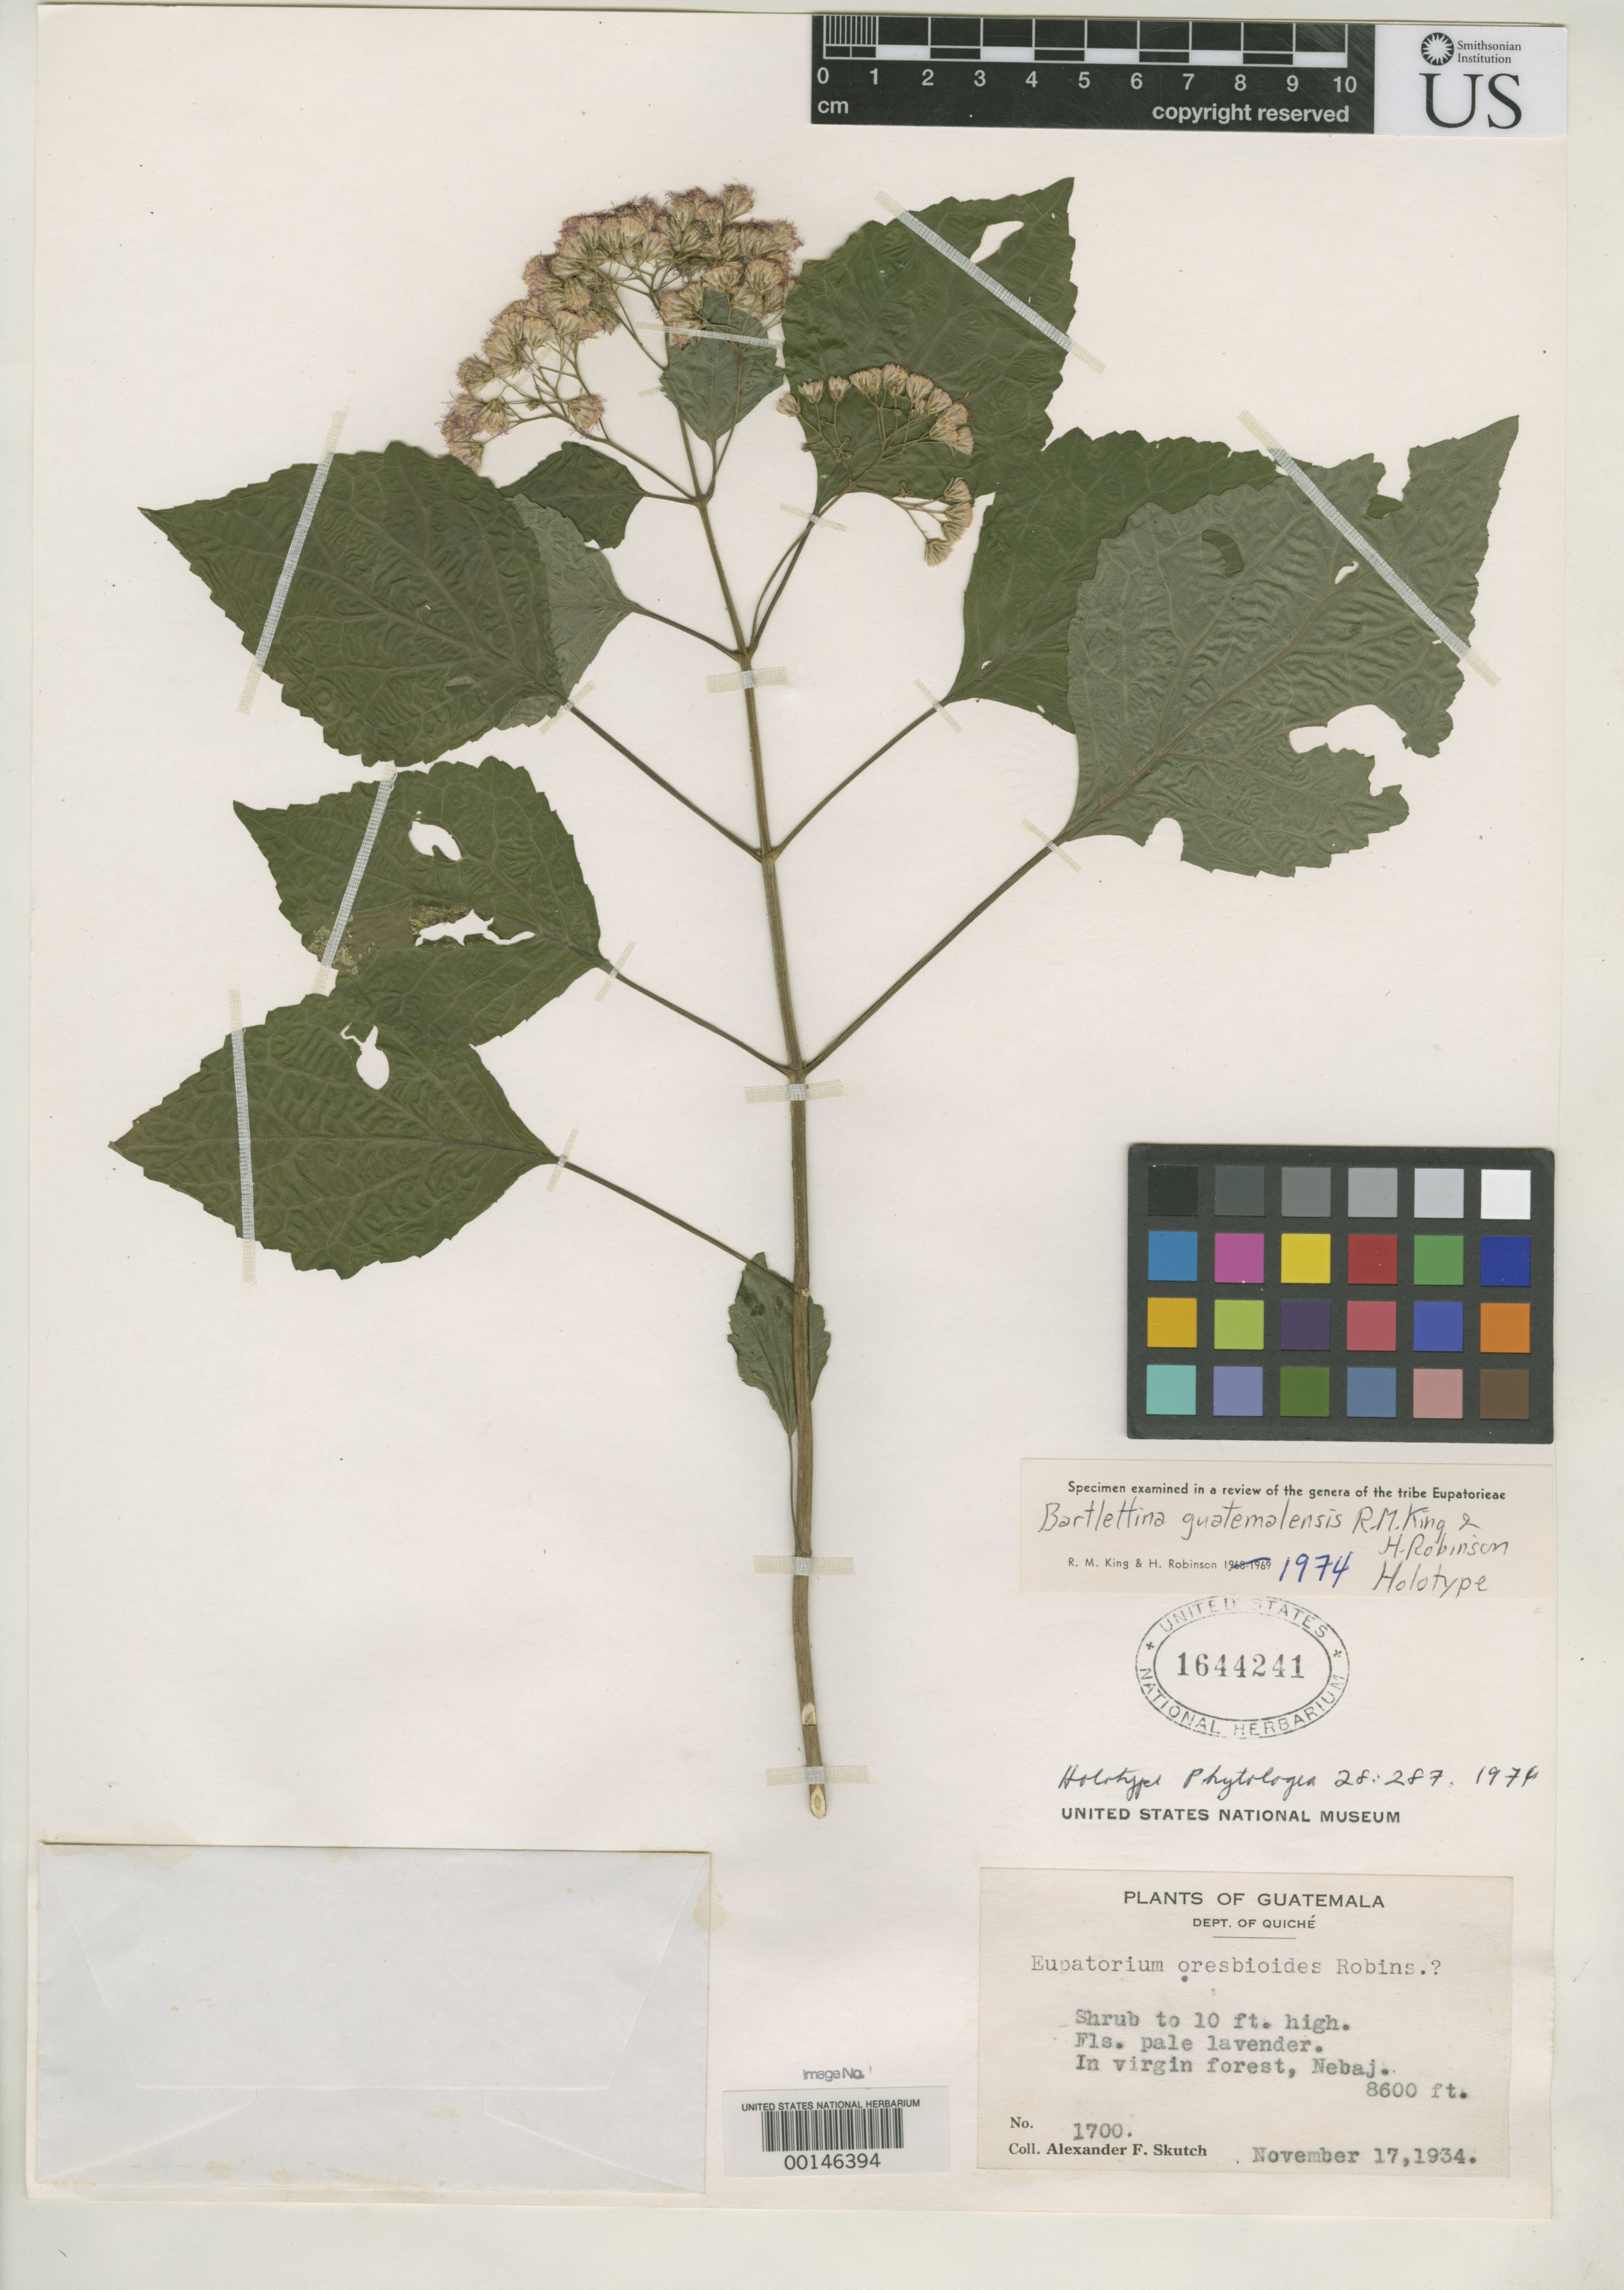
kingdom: Plantae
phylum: Tracheophyta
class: Magnoliopsida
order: Asterales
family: Asteraceae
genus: Bartlettina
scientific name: Bartlettina guatemalensis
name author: R.M. King & H. Rob.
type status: Holotype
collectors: A. F. Skutch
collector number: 1700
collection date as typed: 17 Nov 1934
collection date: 1934-11-17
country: Guatemala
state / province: El Quiché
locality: Nebaj; alt. 8600 ft.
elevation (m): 2621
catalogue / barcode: US 1644241